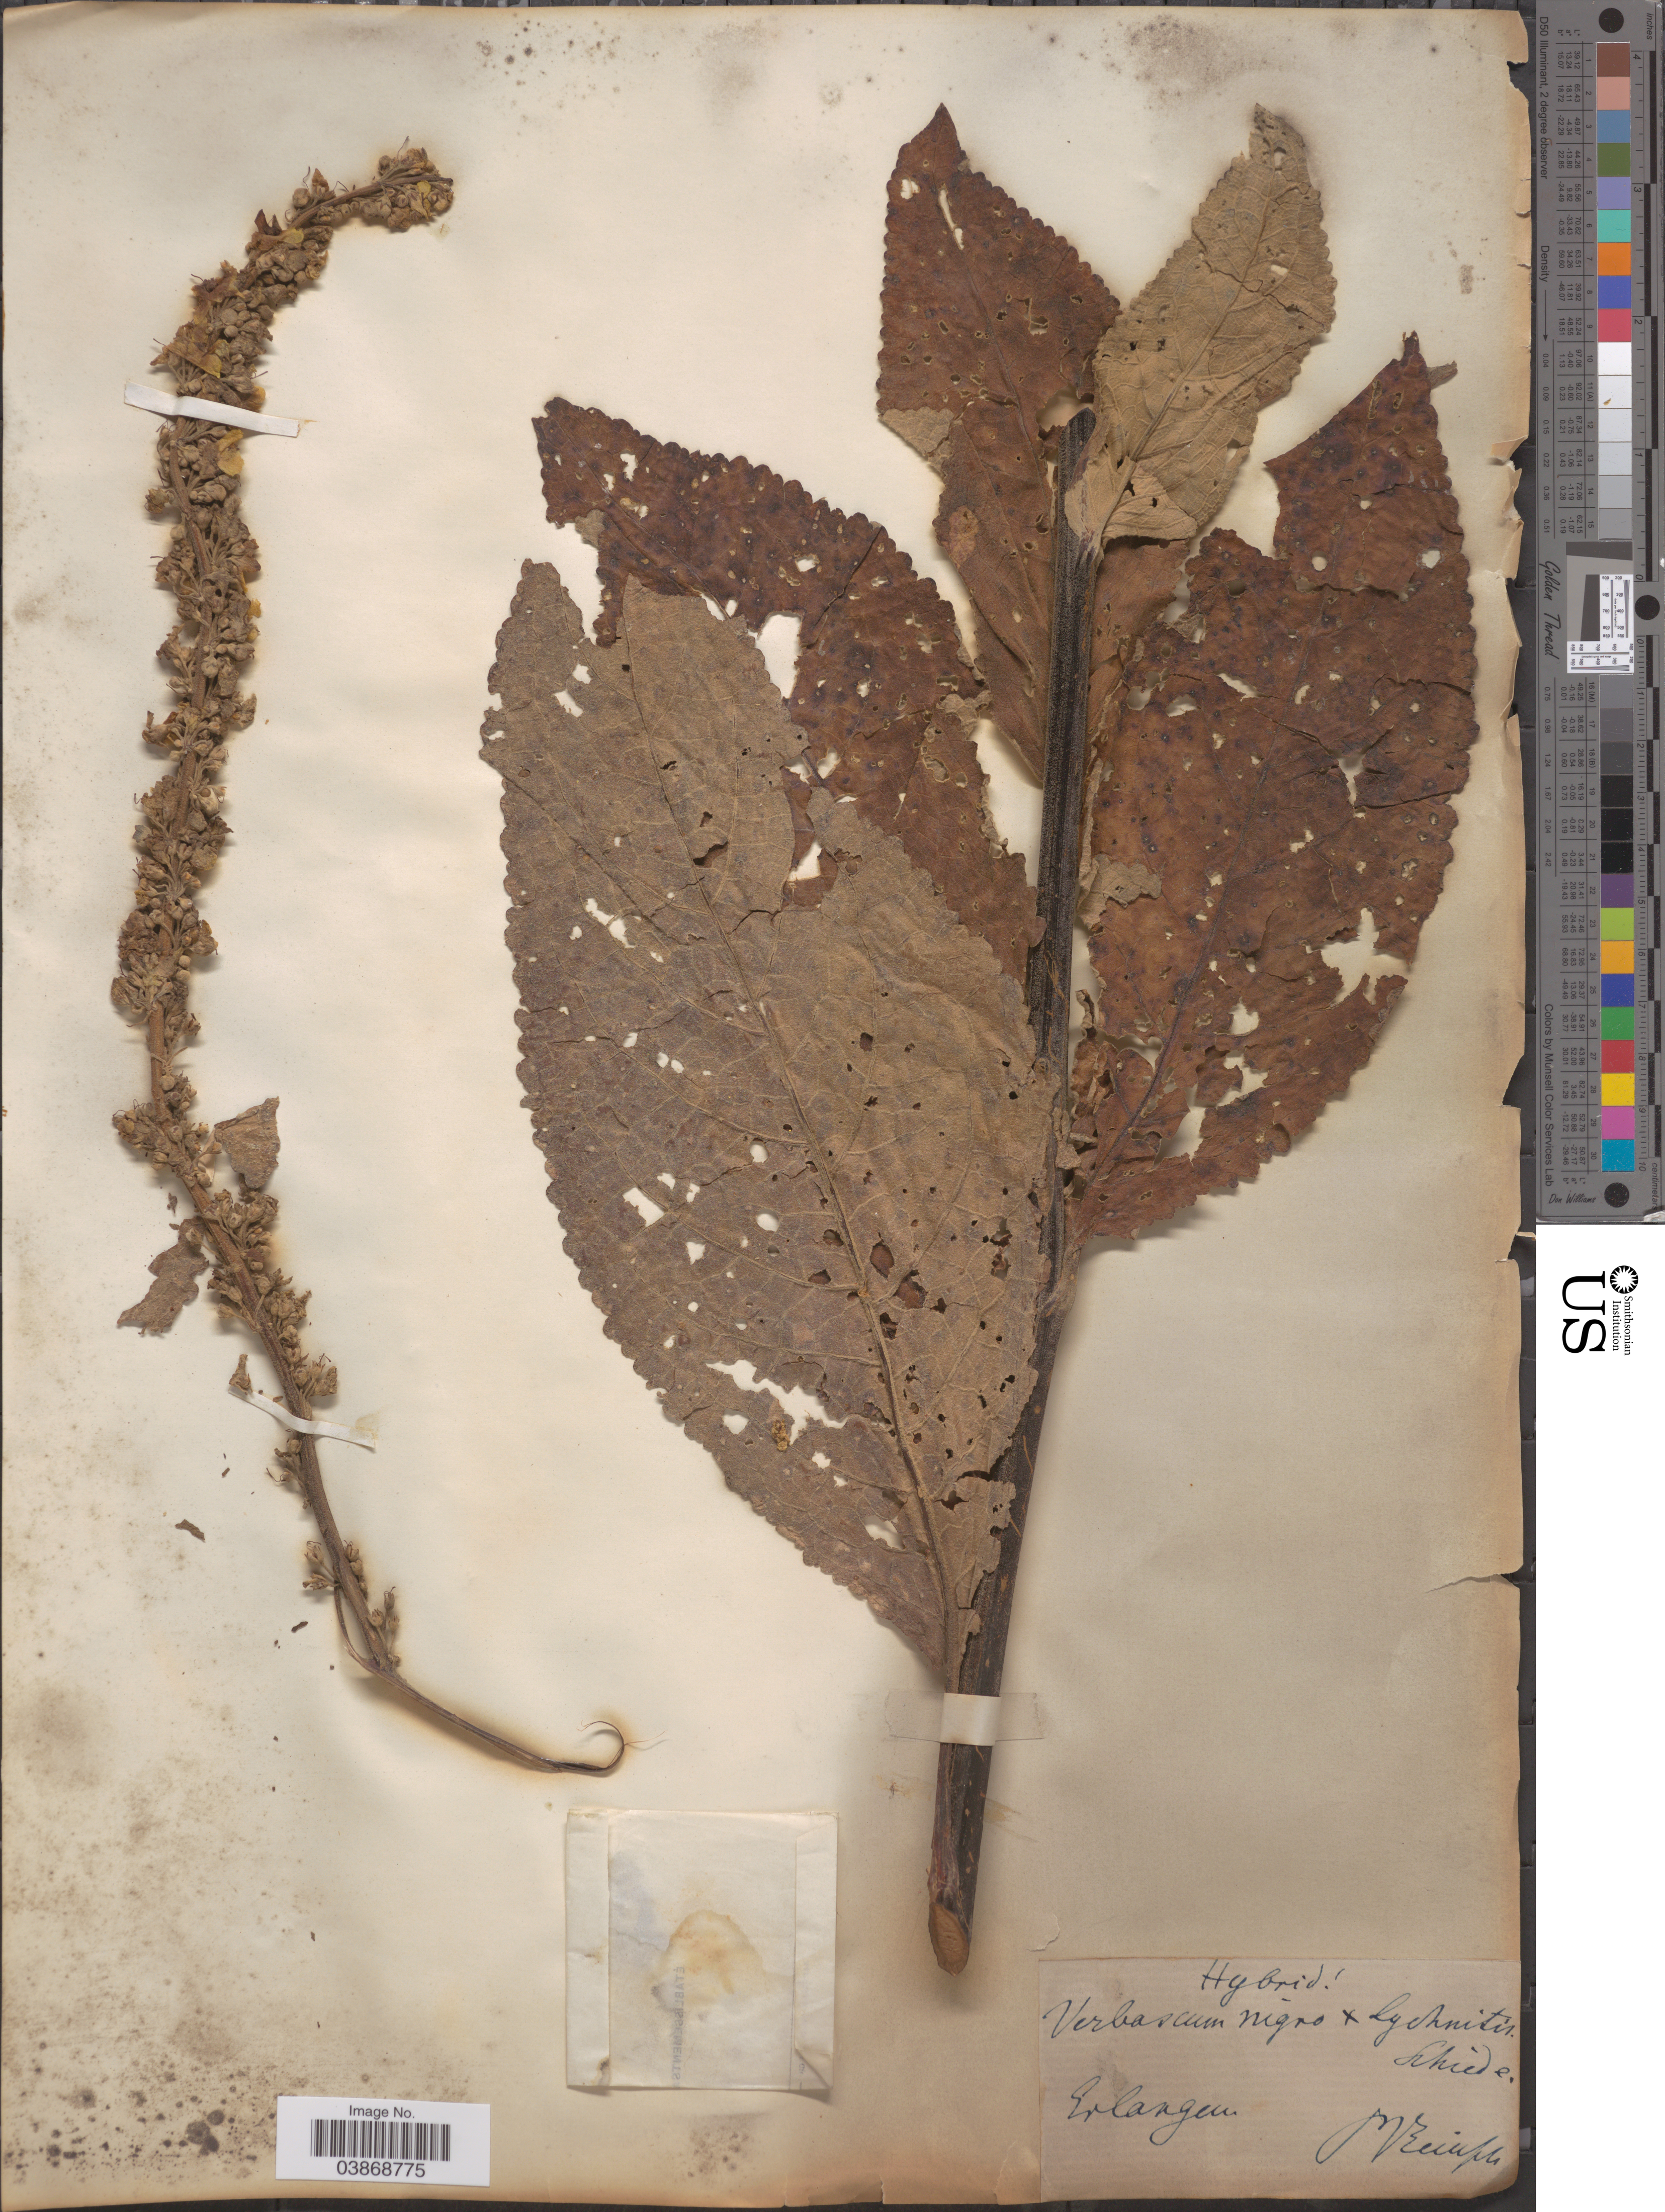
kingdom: Plantae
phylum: Tracheophyta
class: Magnoliopsida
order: Lamiales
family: Scrophulariaceae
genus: Verbascum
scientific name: Verbascum nigrum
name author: L.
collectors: P. Reinsch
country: Germany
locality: Erlangen.